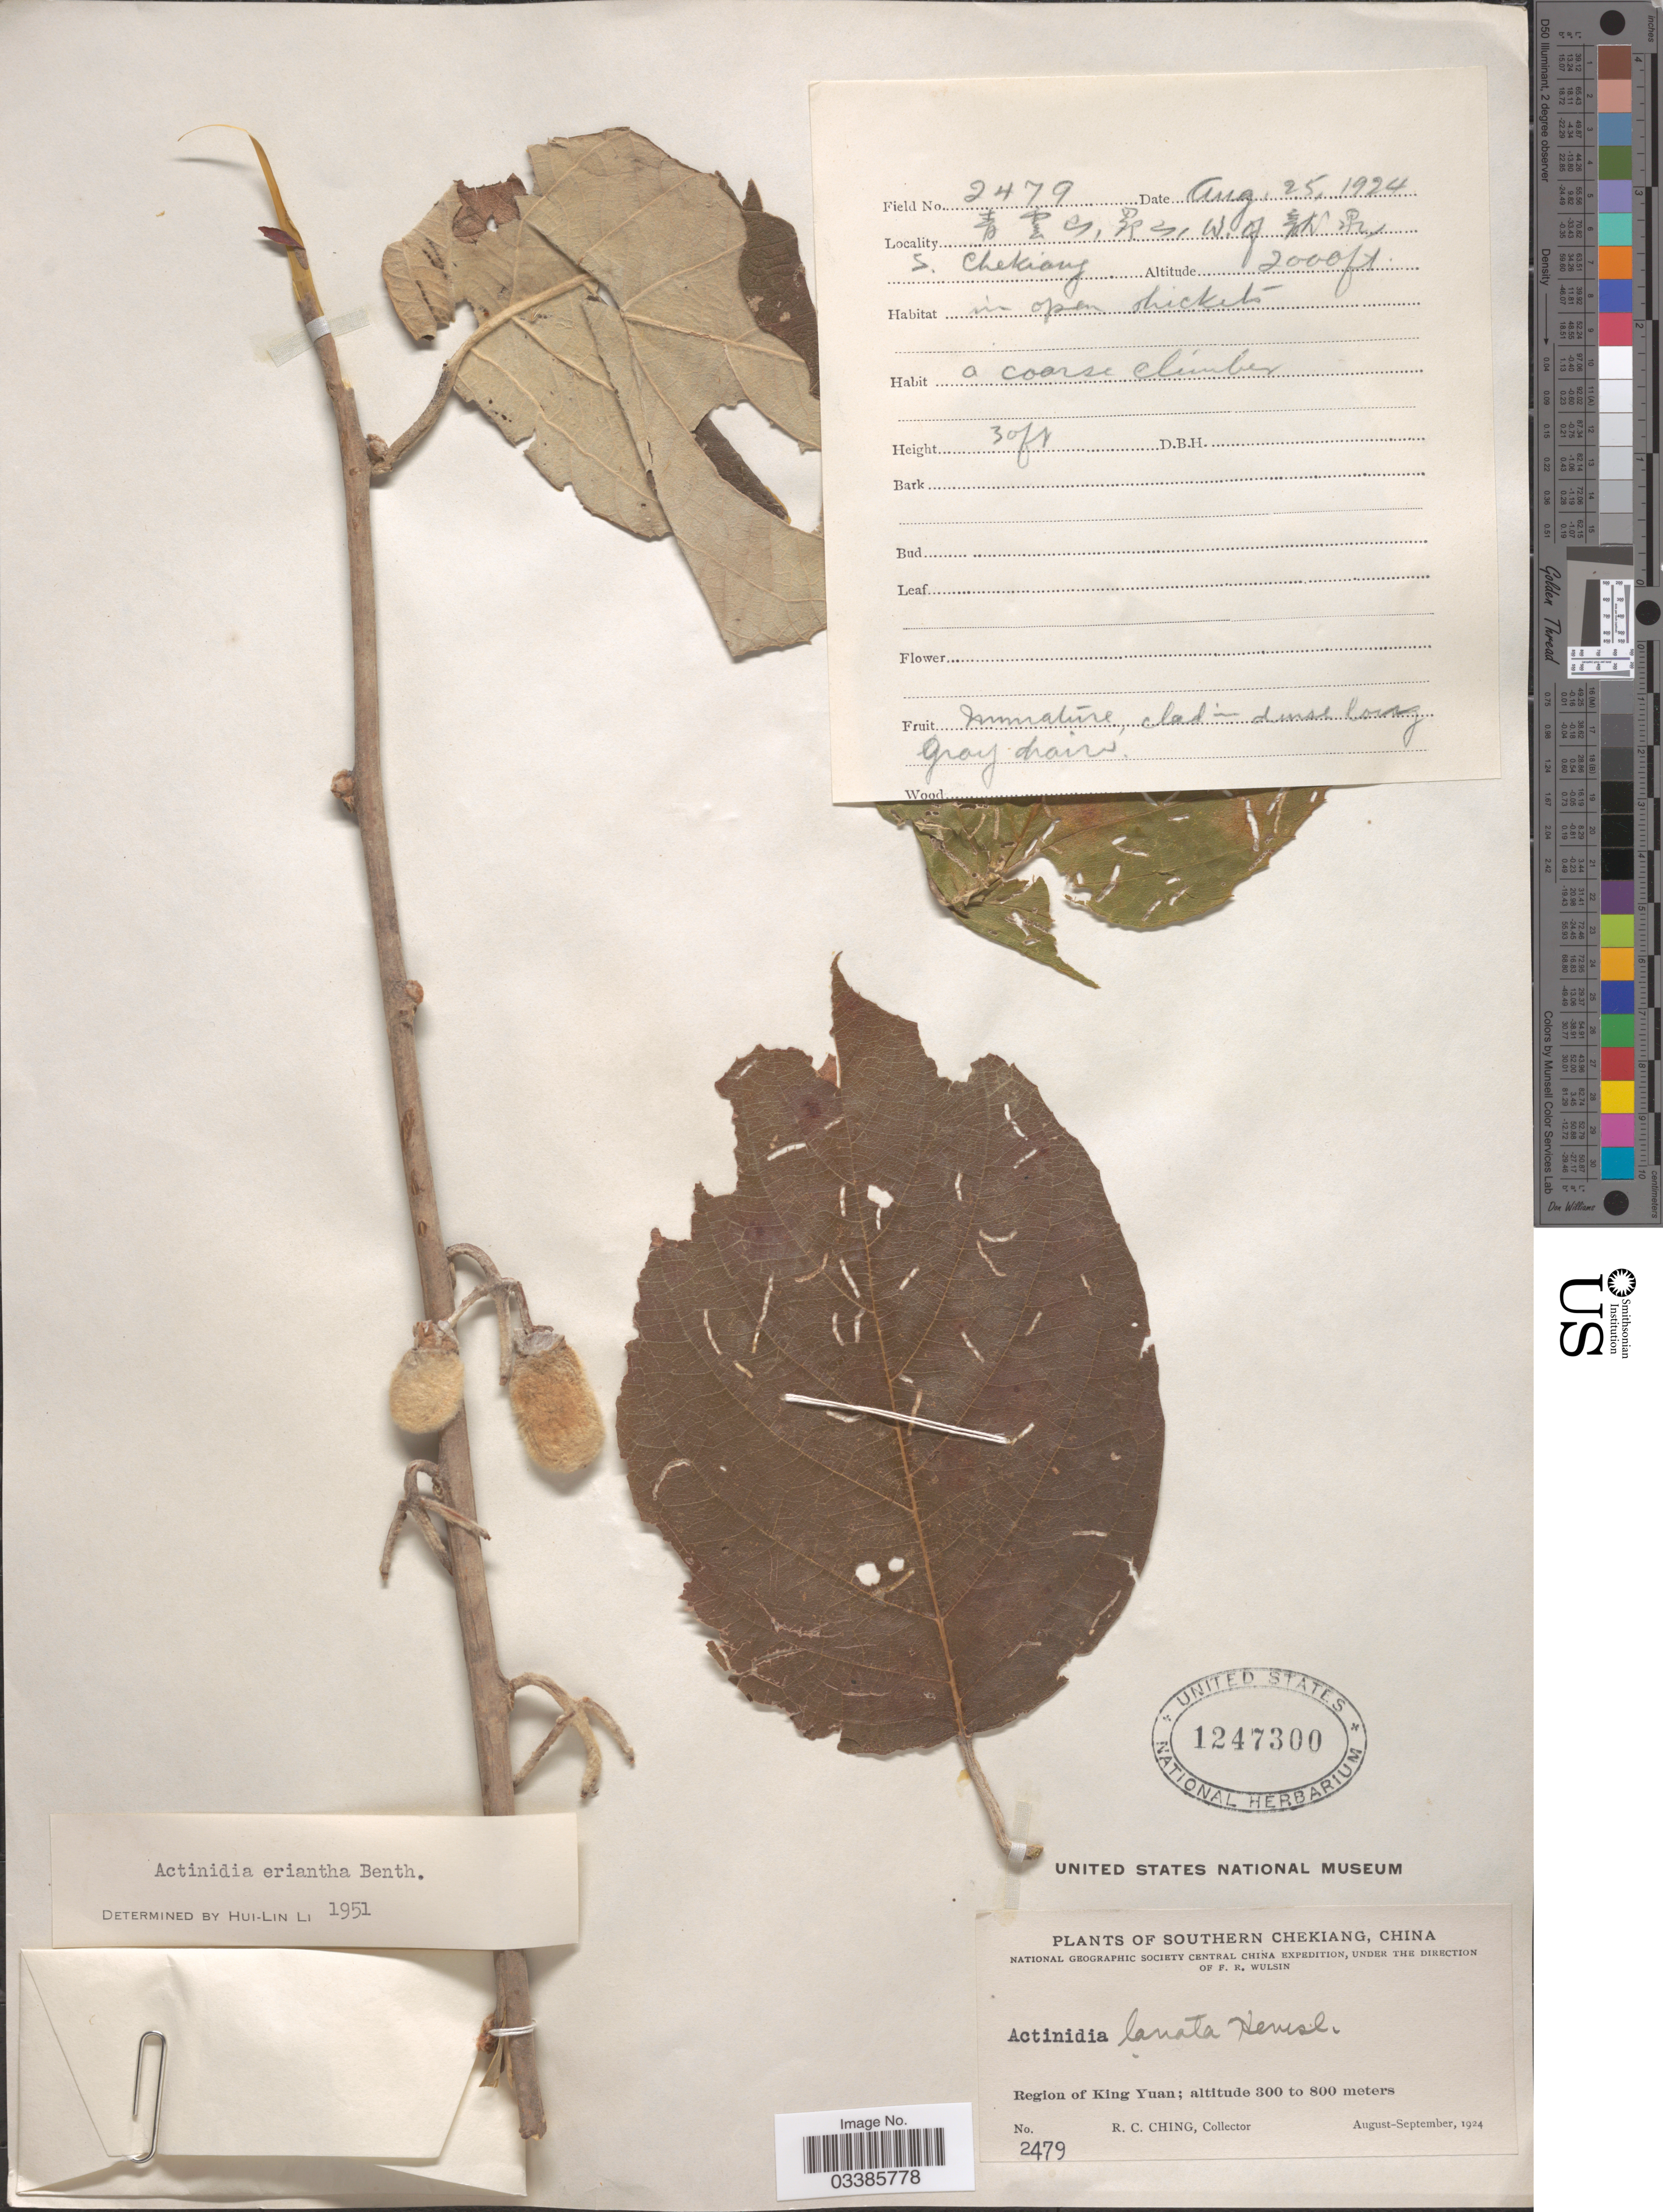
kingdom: Plantae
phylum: Tracheophyta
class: Magnoliopsida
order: Ericales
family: Actinidiaceae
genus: Actinidia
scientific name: Actinidia eriantha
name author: Benth.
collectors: R. C. Ching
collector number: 2479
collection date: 1924-08-25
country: China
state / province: Zhejiang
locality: Region of King Yuan. W. of .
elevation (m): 610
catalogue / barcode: US 1247300